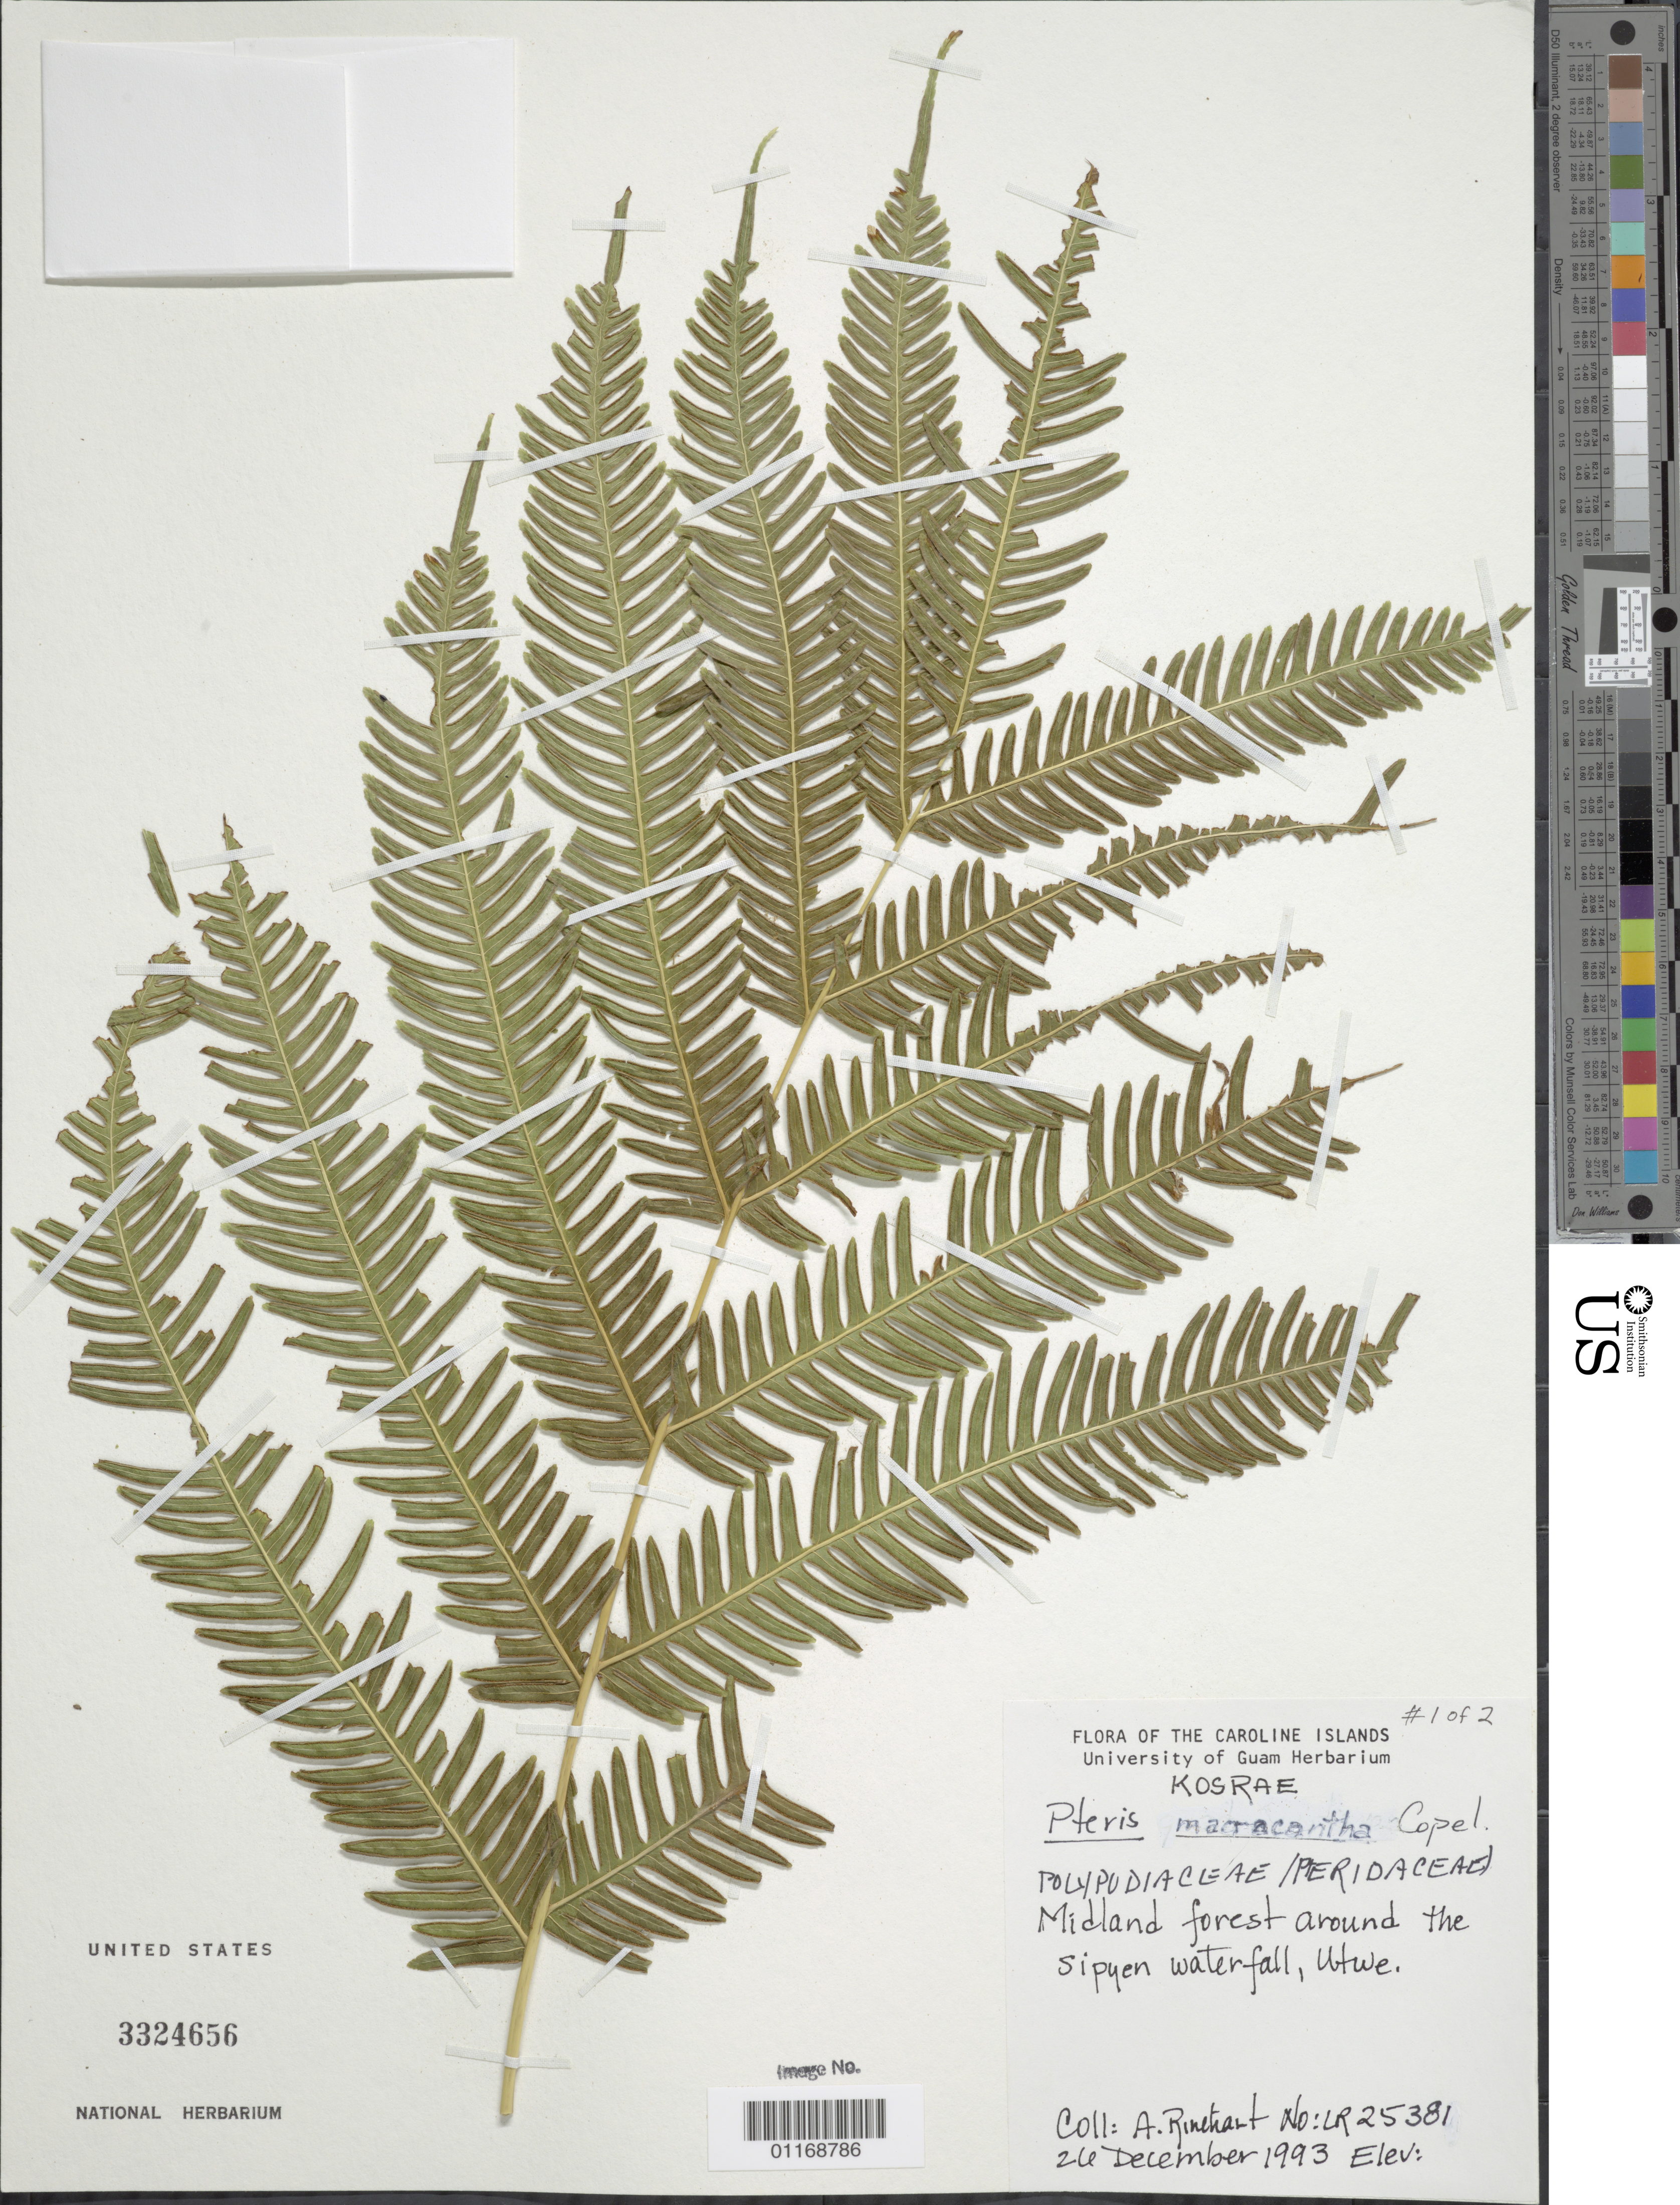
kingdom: Plantae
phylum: Tracheophyta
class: Polypodiopsida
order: Polypodiales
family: Pteridaceae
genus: Pteris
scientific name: Pteris macracantha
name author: Copel.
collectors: A. Rinehart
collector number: LR25381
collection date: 1993-12-26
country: Micronesia, Federated States of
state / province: Kosrae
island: Kosrae [Kusaie]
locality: Around the Sipyen waterfall, Utwe.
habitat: Midland forest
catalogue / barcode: US 3324656